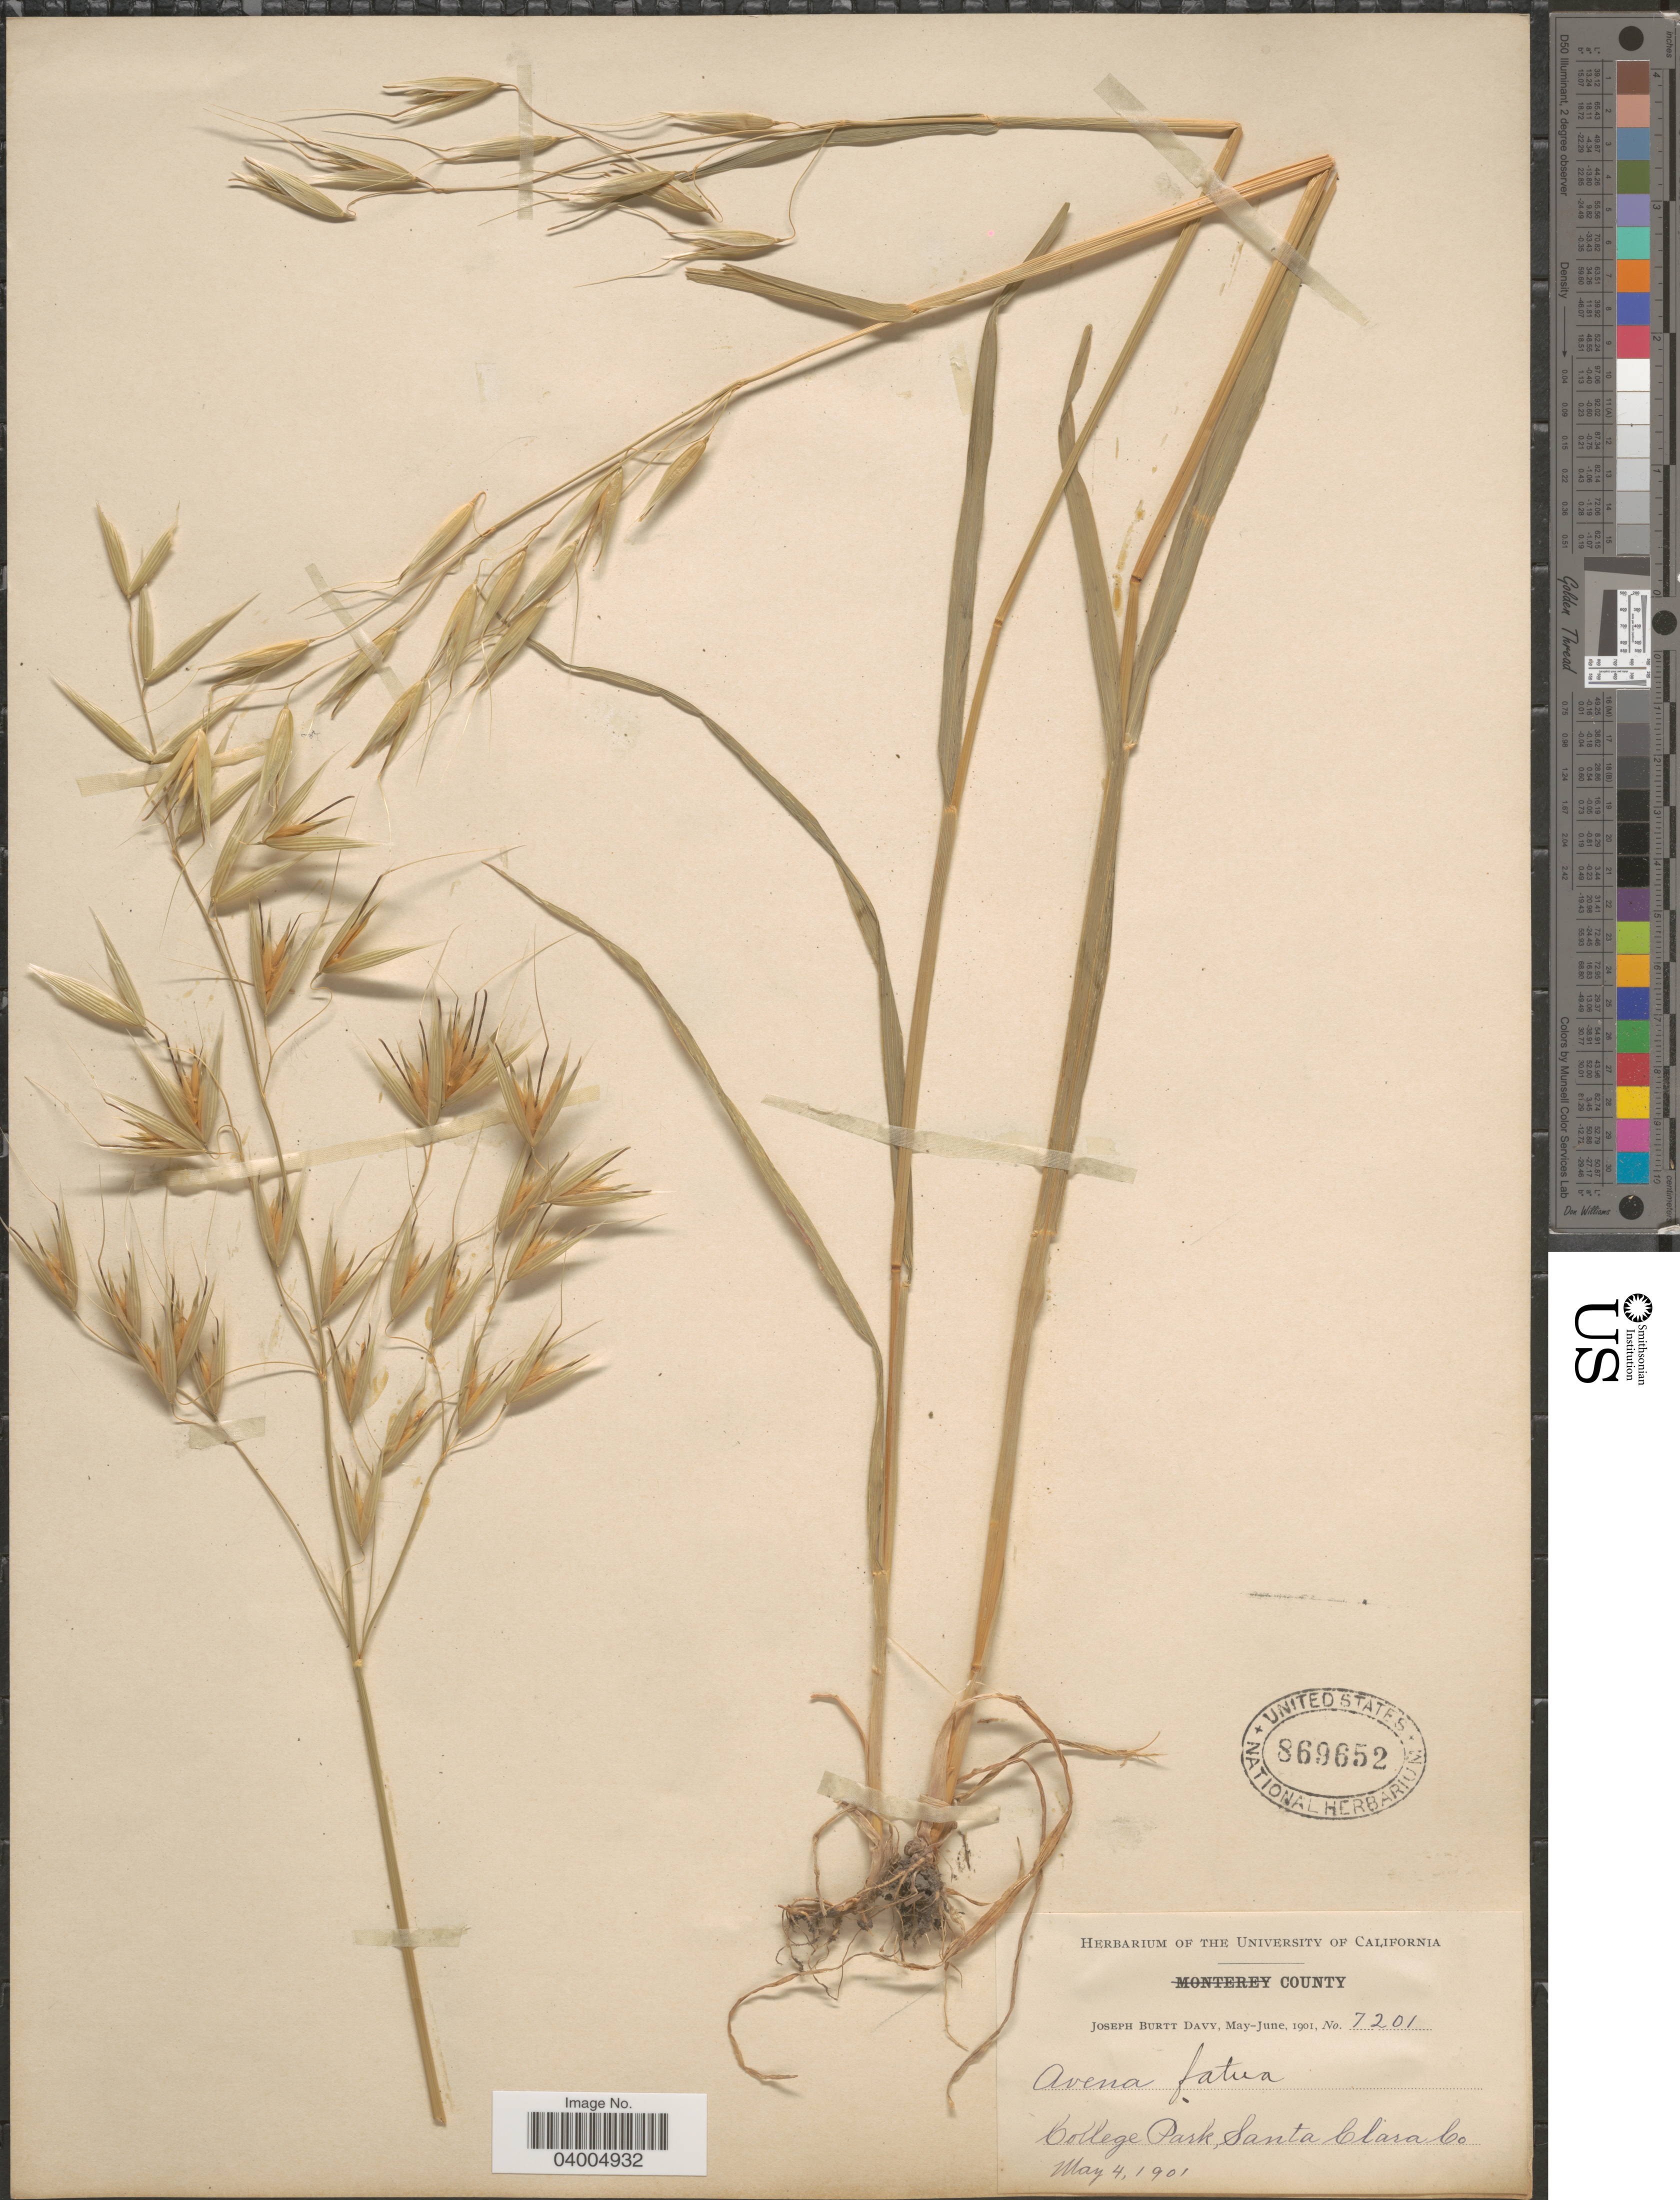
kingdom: Plantae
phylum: Tracheophyta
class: Liliopsida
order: Poales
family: Poaceae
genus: Avena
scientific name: Avena fatua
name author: L.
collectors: J. Burtt Davy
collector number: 7201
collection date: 1901-05-04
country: United States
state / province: California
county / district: Santa Clara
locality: College Park, Santa Clara Co.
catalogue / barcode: US 869652